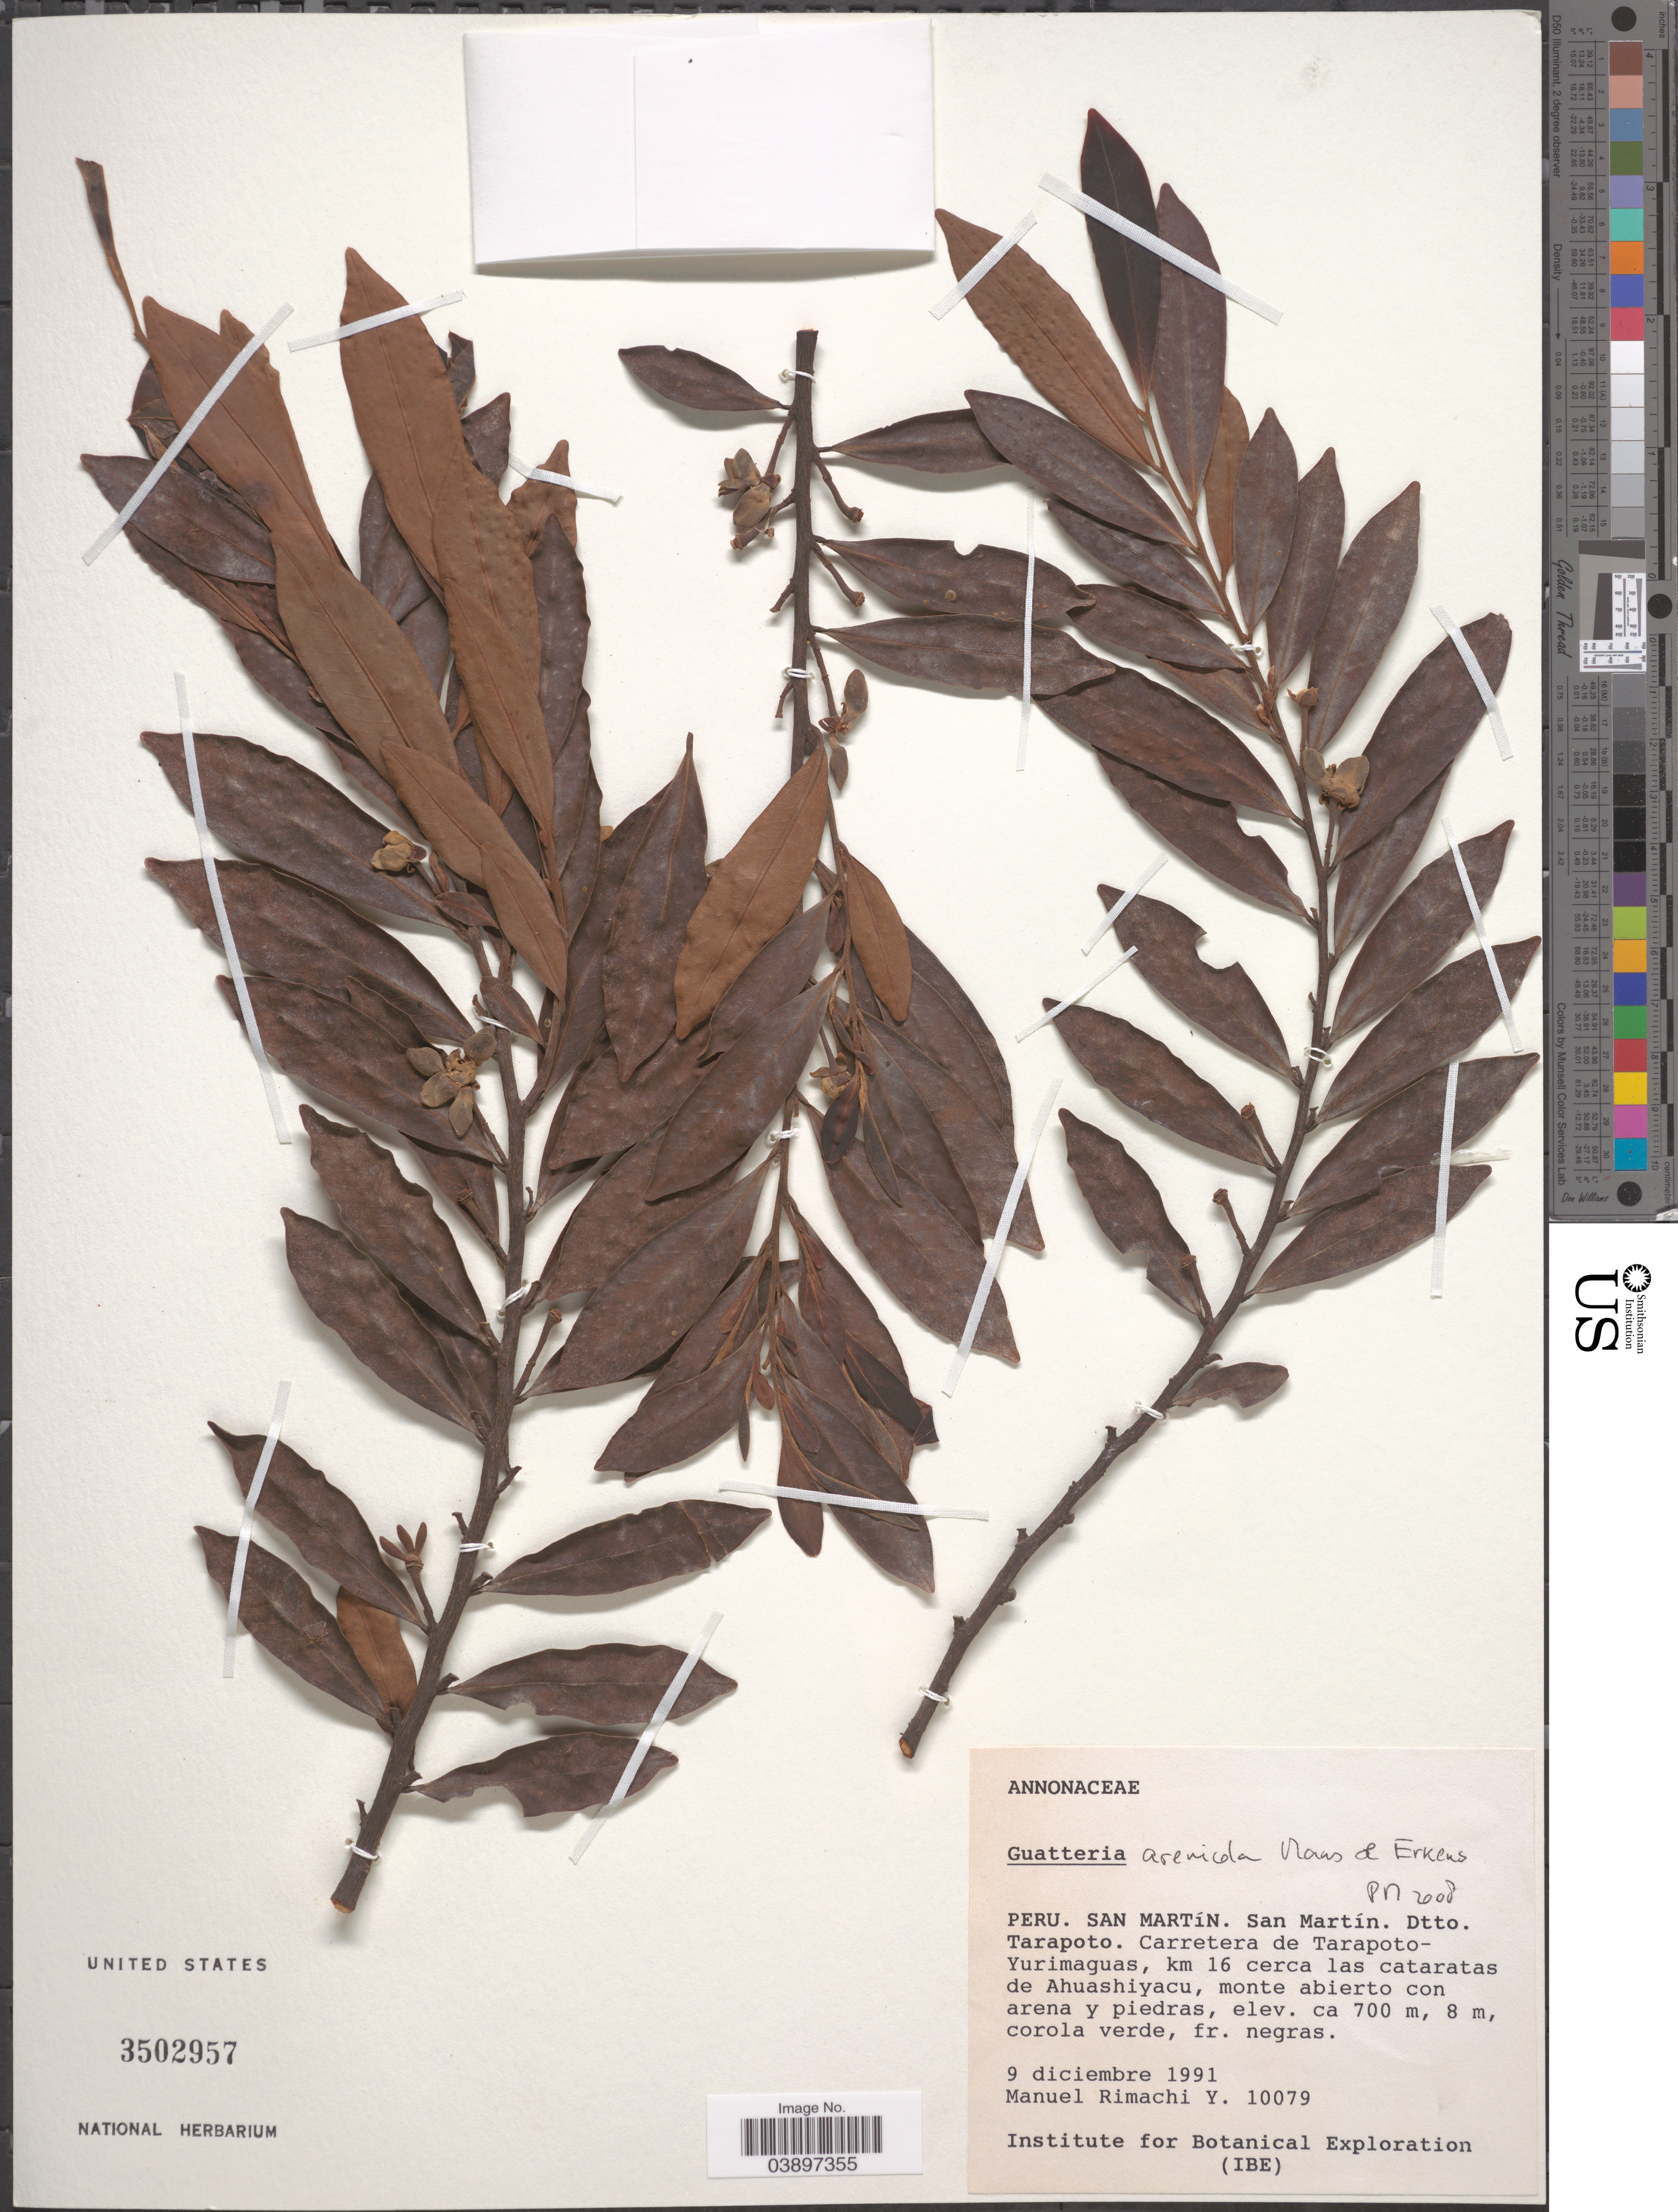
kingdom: Plantae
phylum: Tracheophyta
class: Magnoliopsida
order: Magnoliales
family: Annonaceae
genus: Guatteria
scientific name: Guatteria arenicola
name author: Maas & Erkens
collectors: M. Rimachi Y.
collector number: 10079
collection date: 1991-12-09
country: Peru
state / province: San Martín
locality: San Martín. Dtto. Tarapoto. Carretera de Tarapoto-Yurimaguas, km 16 cerca las cataratas de Ahuashiyacu, monte abierto con arena y piedras.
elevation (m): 700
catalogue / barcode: US 3502957